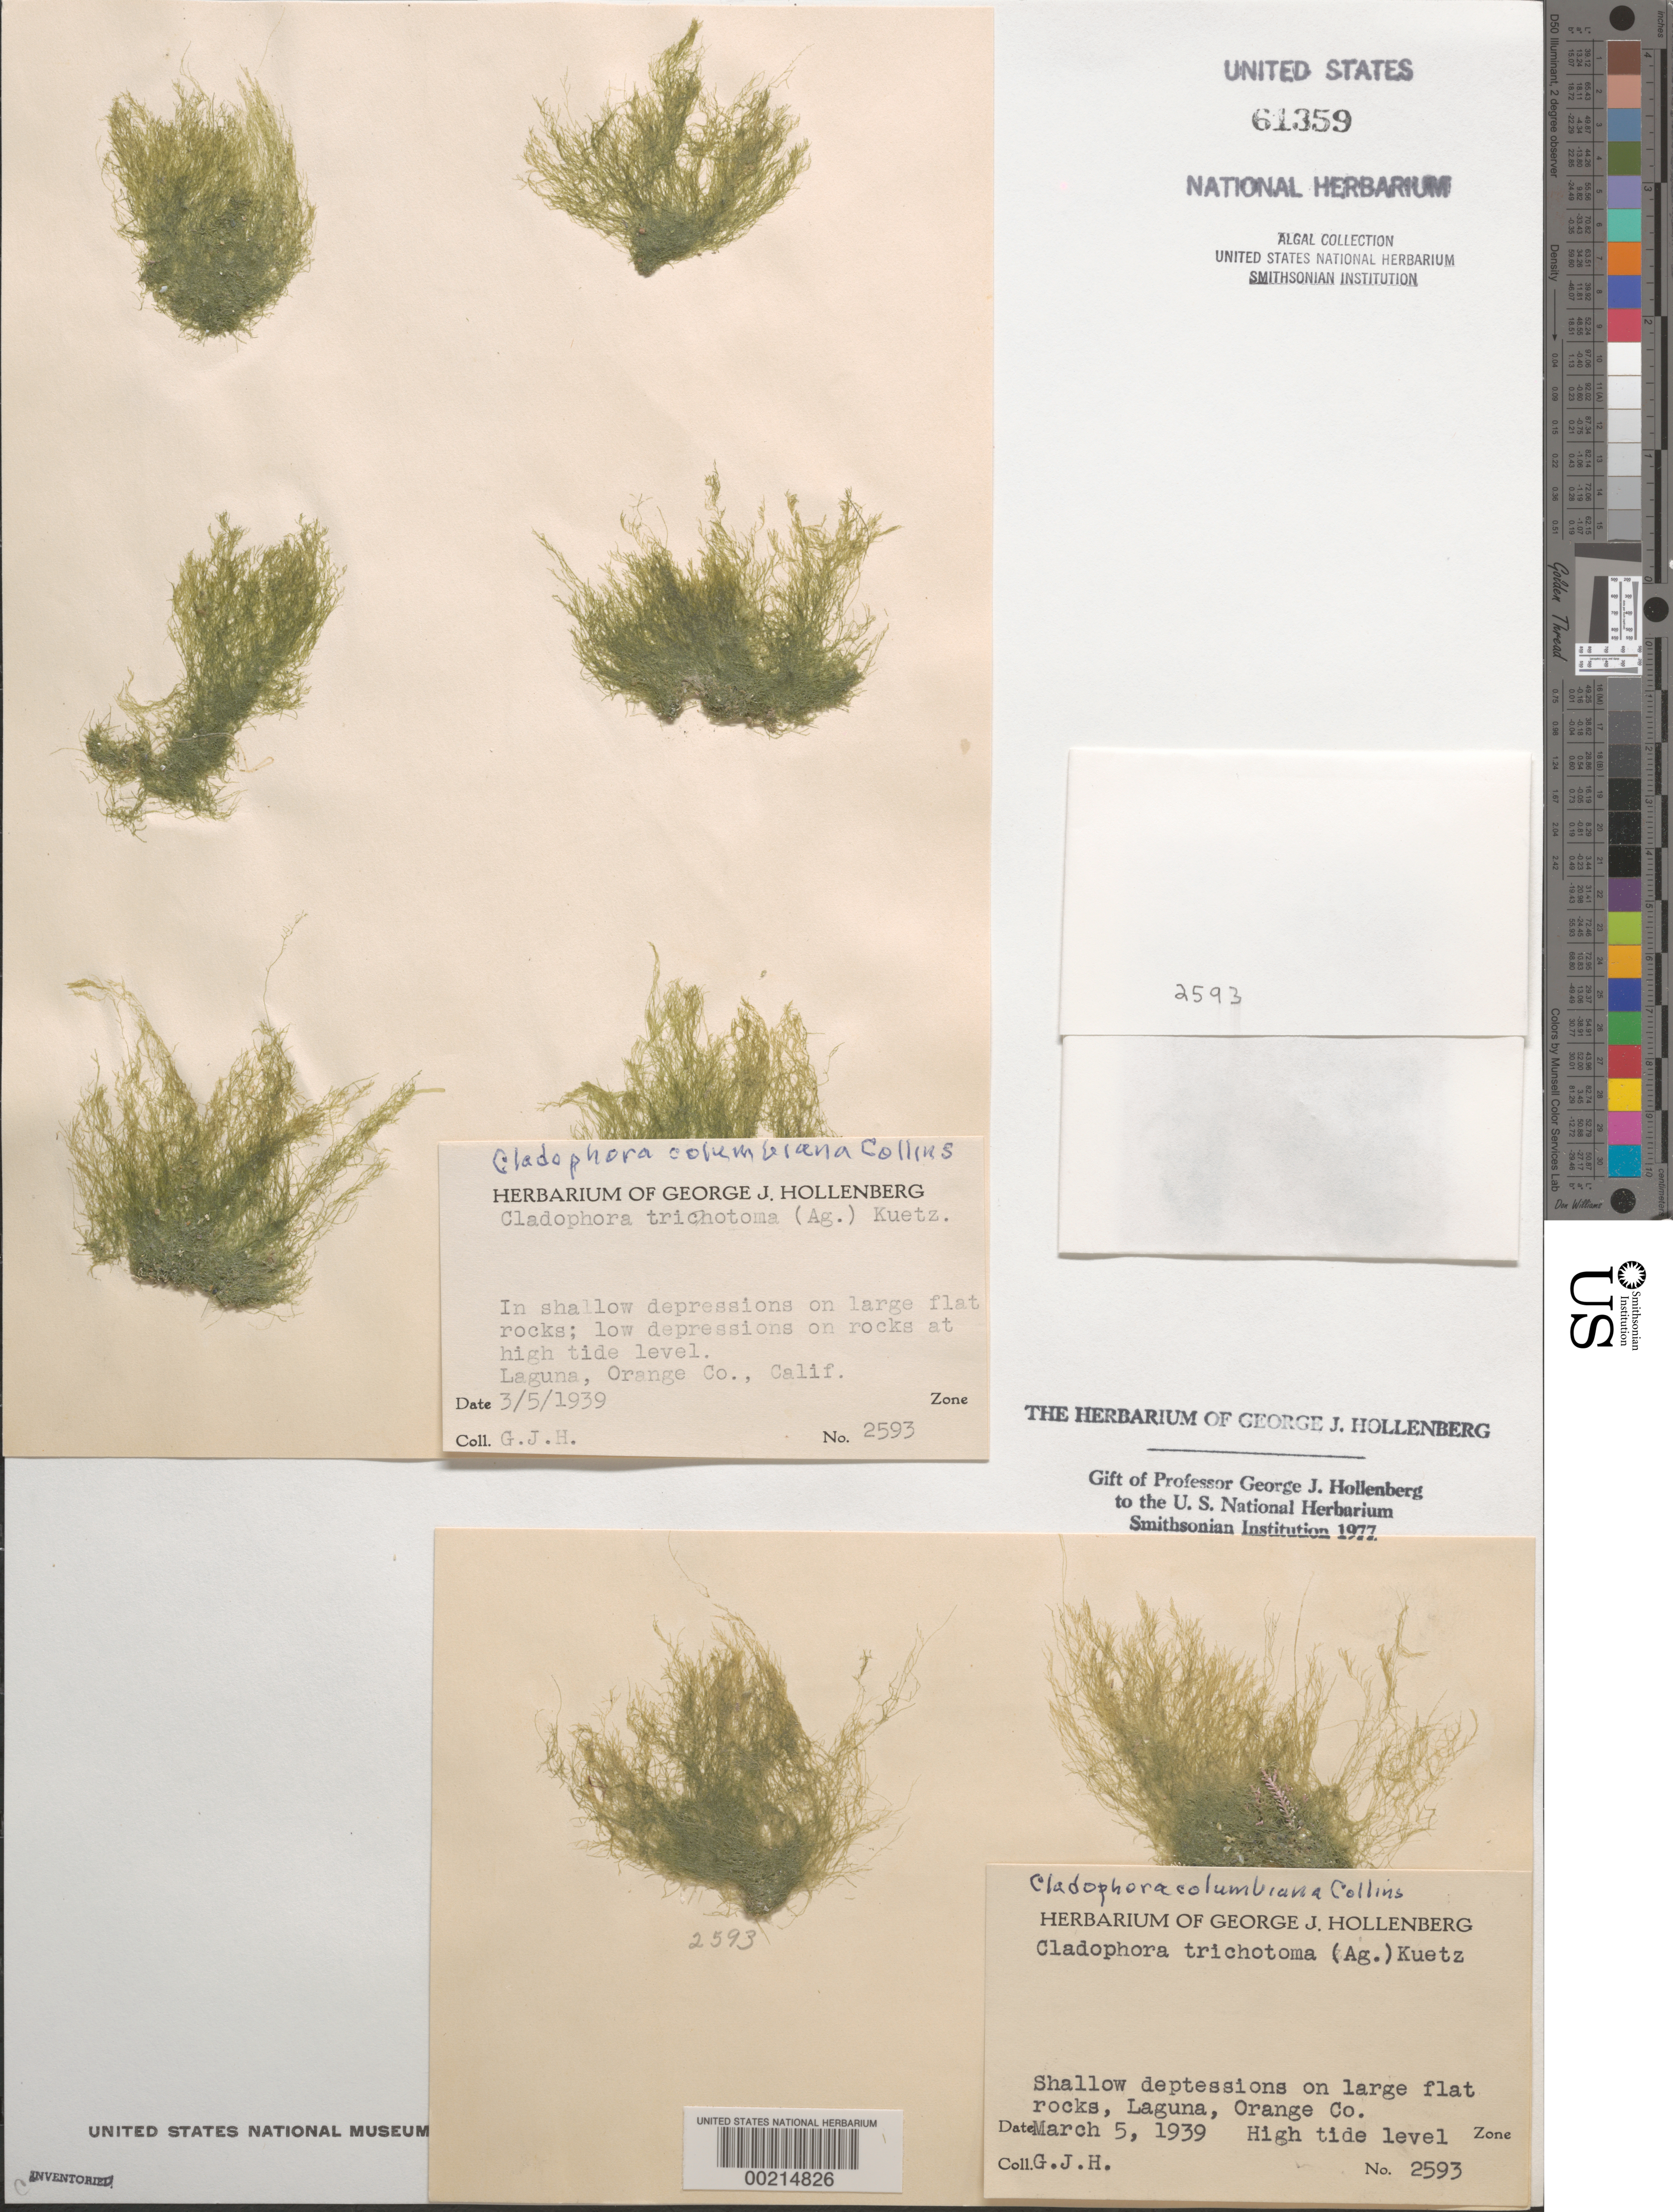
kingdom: Plantae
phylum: Chlorophyta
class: Ulvophyceae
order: Cladophorales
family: Cladophoraceae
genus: Cladophora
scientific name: Cladophora columbiana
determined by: Hollenberg, George J.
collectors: G. Hollenberg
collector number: GJH 2593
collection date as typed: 05 Mar 1939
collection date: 1939-03-05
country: United States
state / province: California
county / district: Orange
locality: Laguna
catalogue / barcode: US 61359